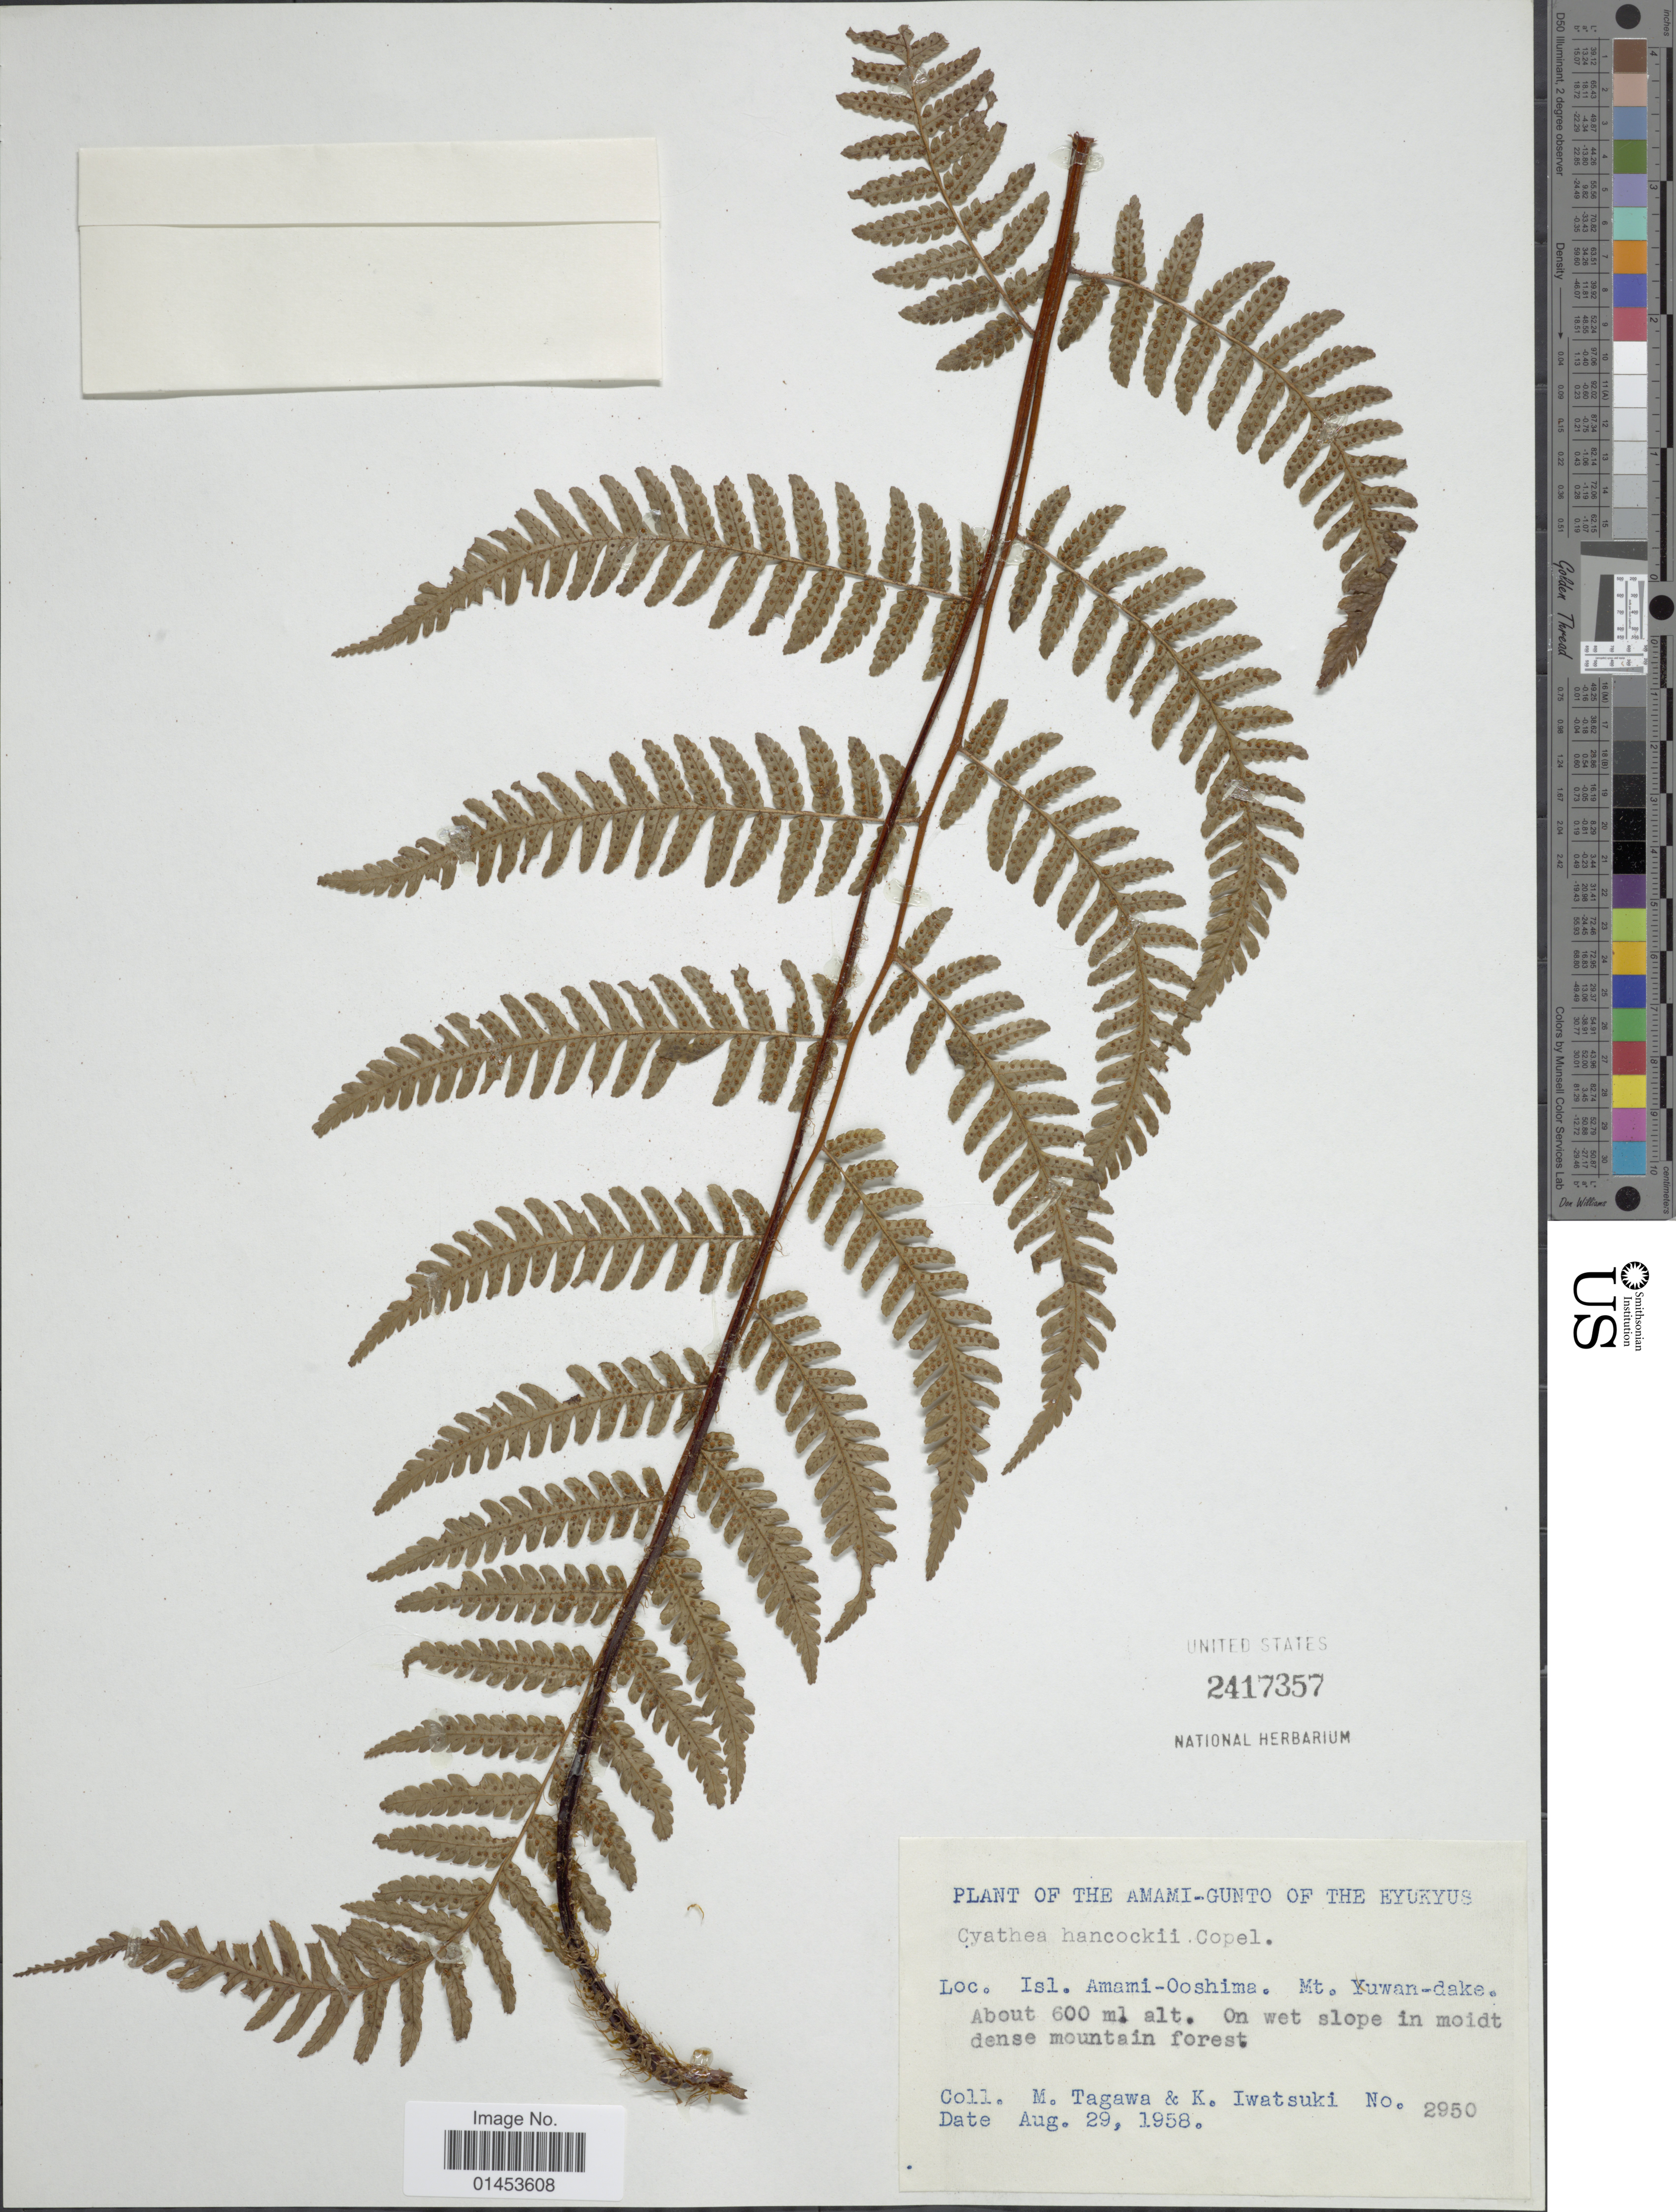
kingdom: Plantae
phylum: Tracheophyta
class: Polypodiopsida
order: Cyatheales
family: Cyatheaceae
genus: Cyathea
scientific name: Cyathea hancockii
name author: Copel.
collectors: M. Tagawa & K. Iwatsuki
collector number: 2950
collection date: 1958-08-29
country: Japan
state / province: Okinawa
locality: Isl. Amami-Ooshima, Mt. Yuwan-dake, Amami-Gunto of the Ryukyus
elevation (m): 600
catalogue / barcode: US 2417357